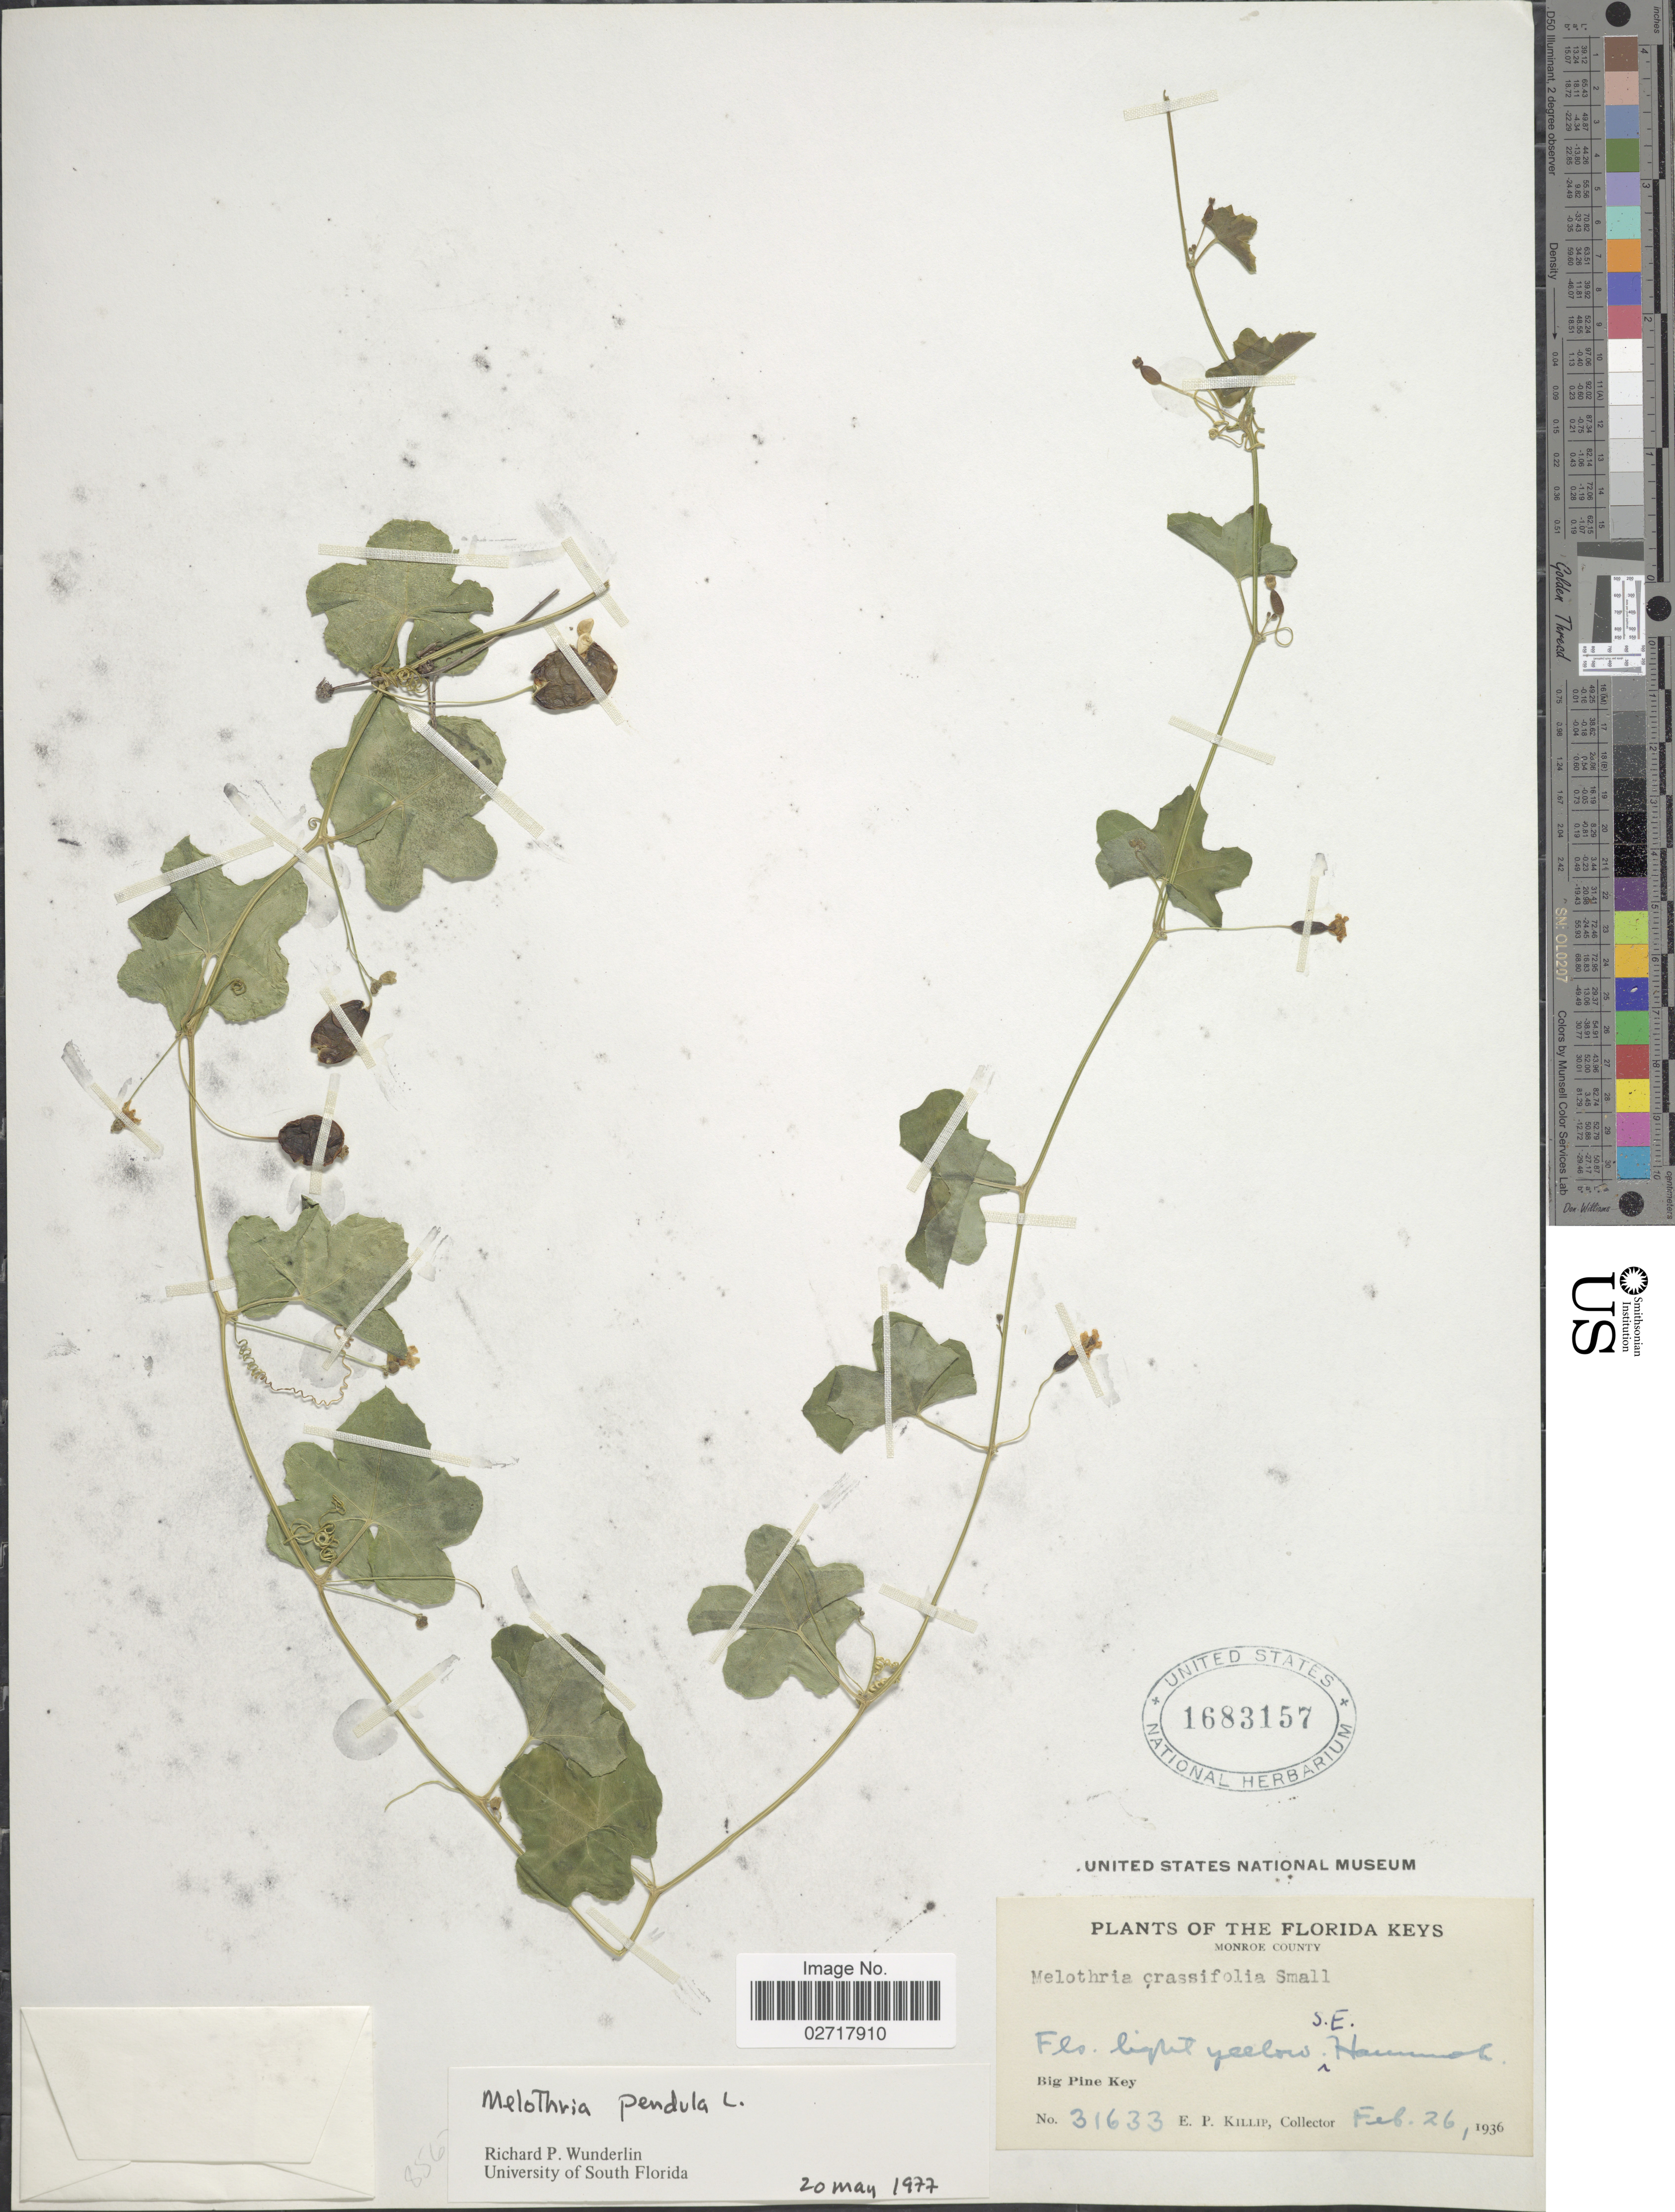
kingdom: Plantae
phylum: Tracheophyta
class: Magnoliopsida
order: Cucurbitales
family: Cucurbitaceae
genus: Melothria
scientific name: Melothria pendula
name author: L.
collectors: E. P. Killip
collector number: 31633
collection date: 1936-02-26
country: United States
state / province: Florida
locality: Monroe County. Big Pine Key. Florida Keys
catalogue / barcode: US 1683157